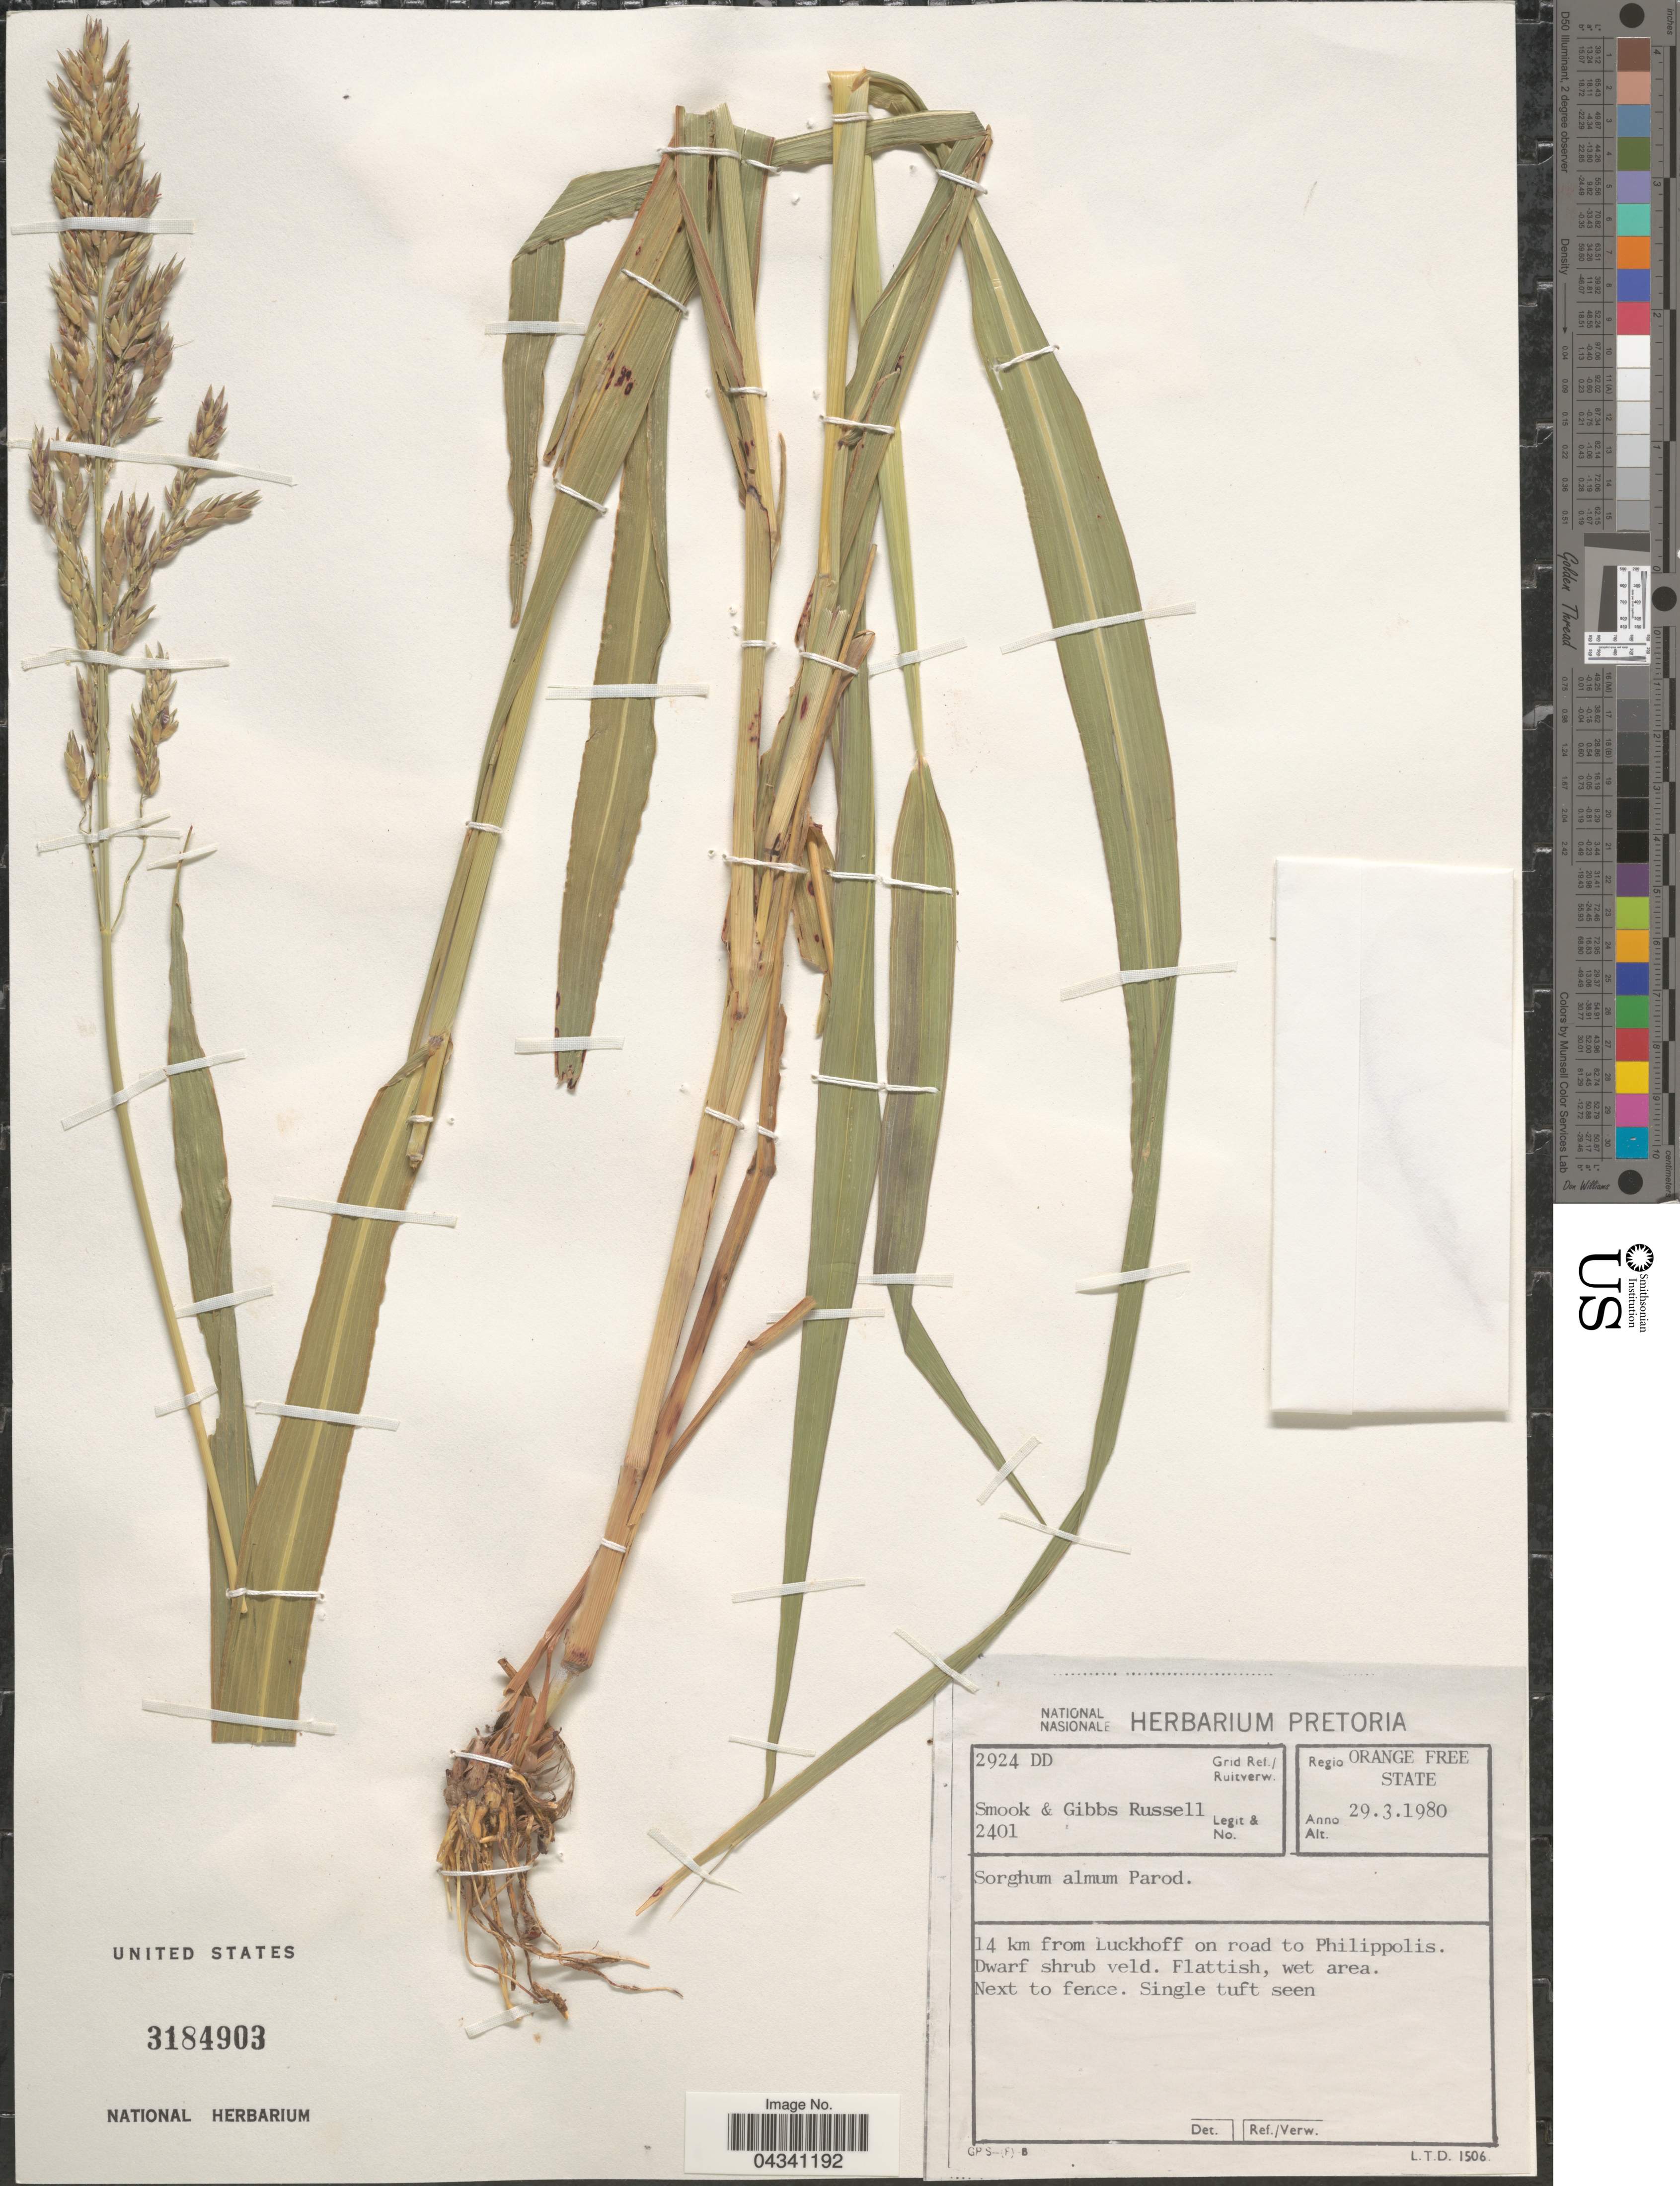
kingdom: Plantae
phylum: Tracheophyta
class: Liliopsida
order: Poales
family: Poaceae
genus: Sorghum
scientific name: Sorghum x almum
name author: Parodi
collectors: Smook & G. Russell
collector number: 2401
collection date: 1980-03-29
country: South Africa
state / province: Free State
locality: Grid. Ref./Ruitverw. 2924 DD. Regio Orange Free State. 14 km from Luckhoff on road to Phillippolis.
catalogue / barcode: US 3184903